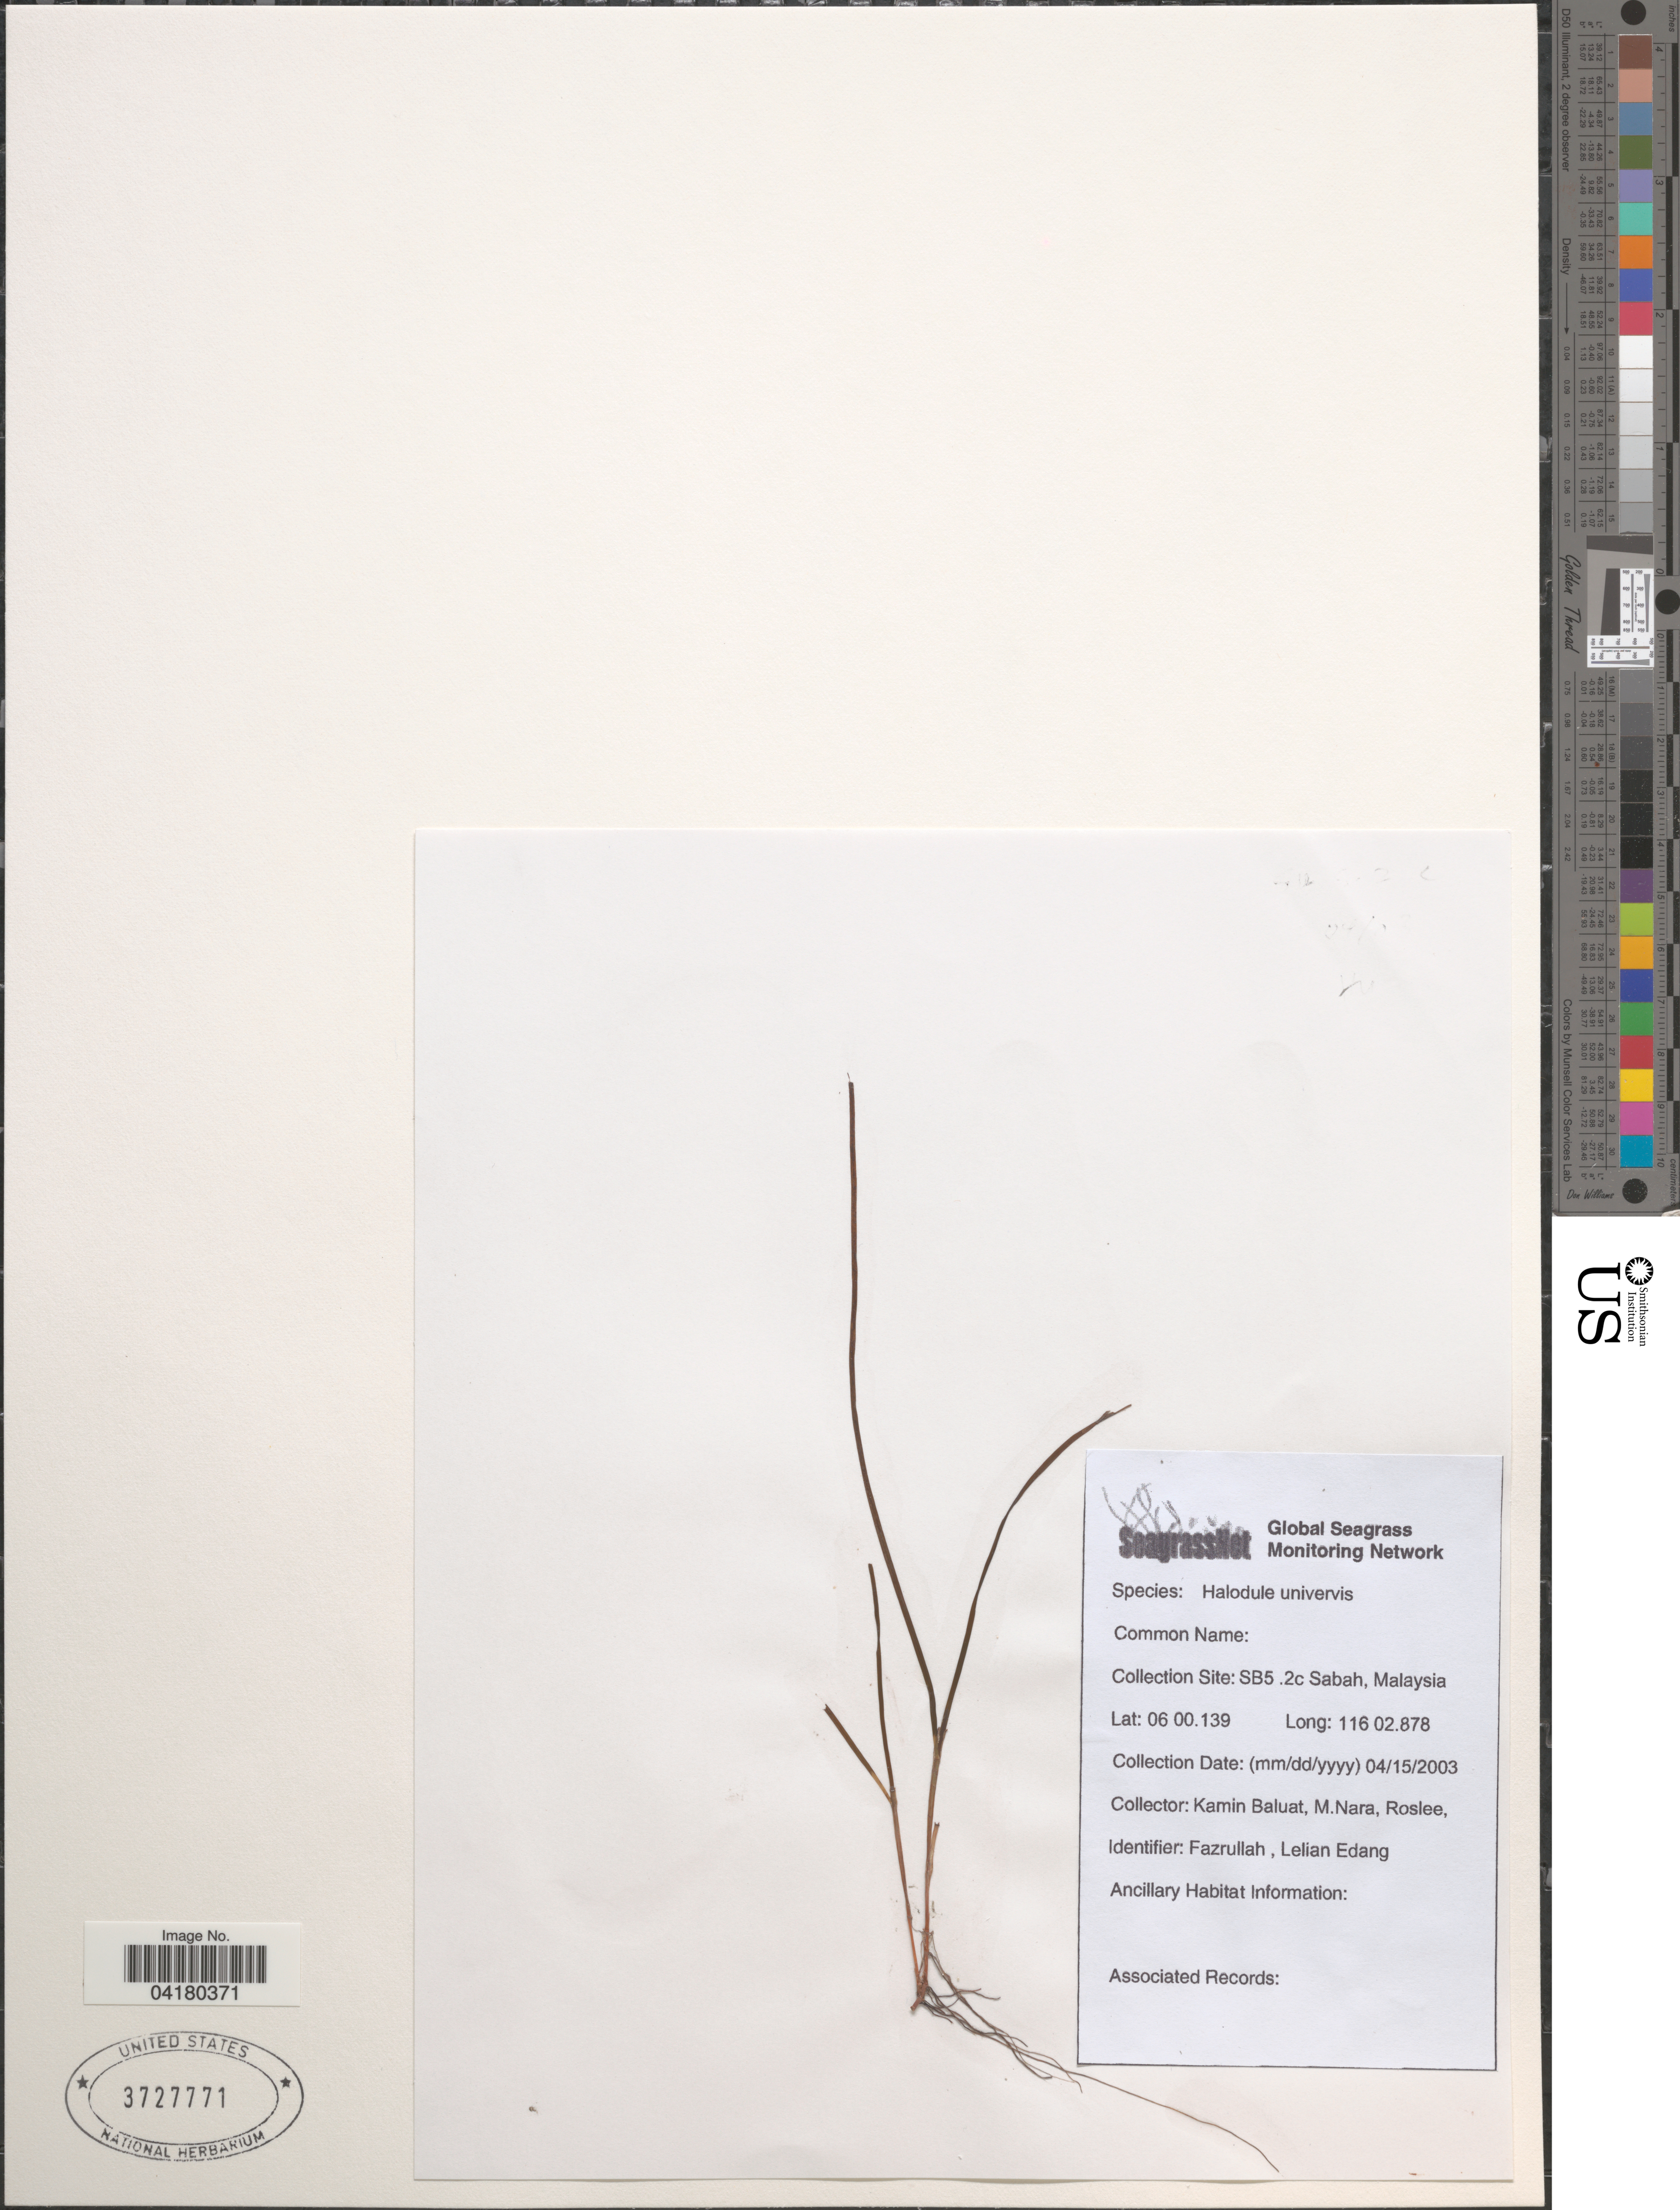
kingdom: Plantae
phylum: Tracheophyta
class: Liliopsida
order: Alismatales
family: Cymodoceaceae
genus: Halodule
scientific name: Halodule uninervis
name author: (Forssk.) Asch.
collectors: K. Baluat, M. Nara & Roslee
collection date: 2003-04-15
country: Malaysia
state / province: Sabah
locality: SB5 .2c.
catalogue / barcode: US 3727771